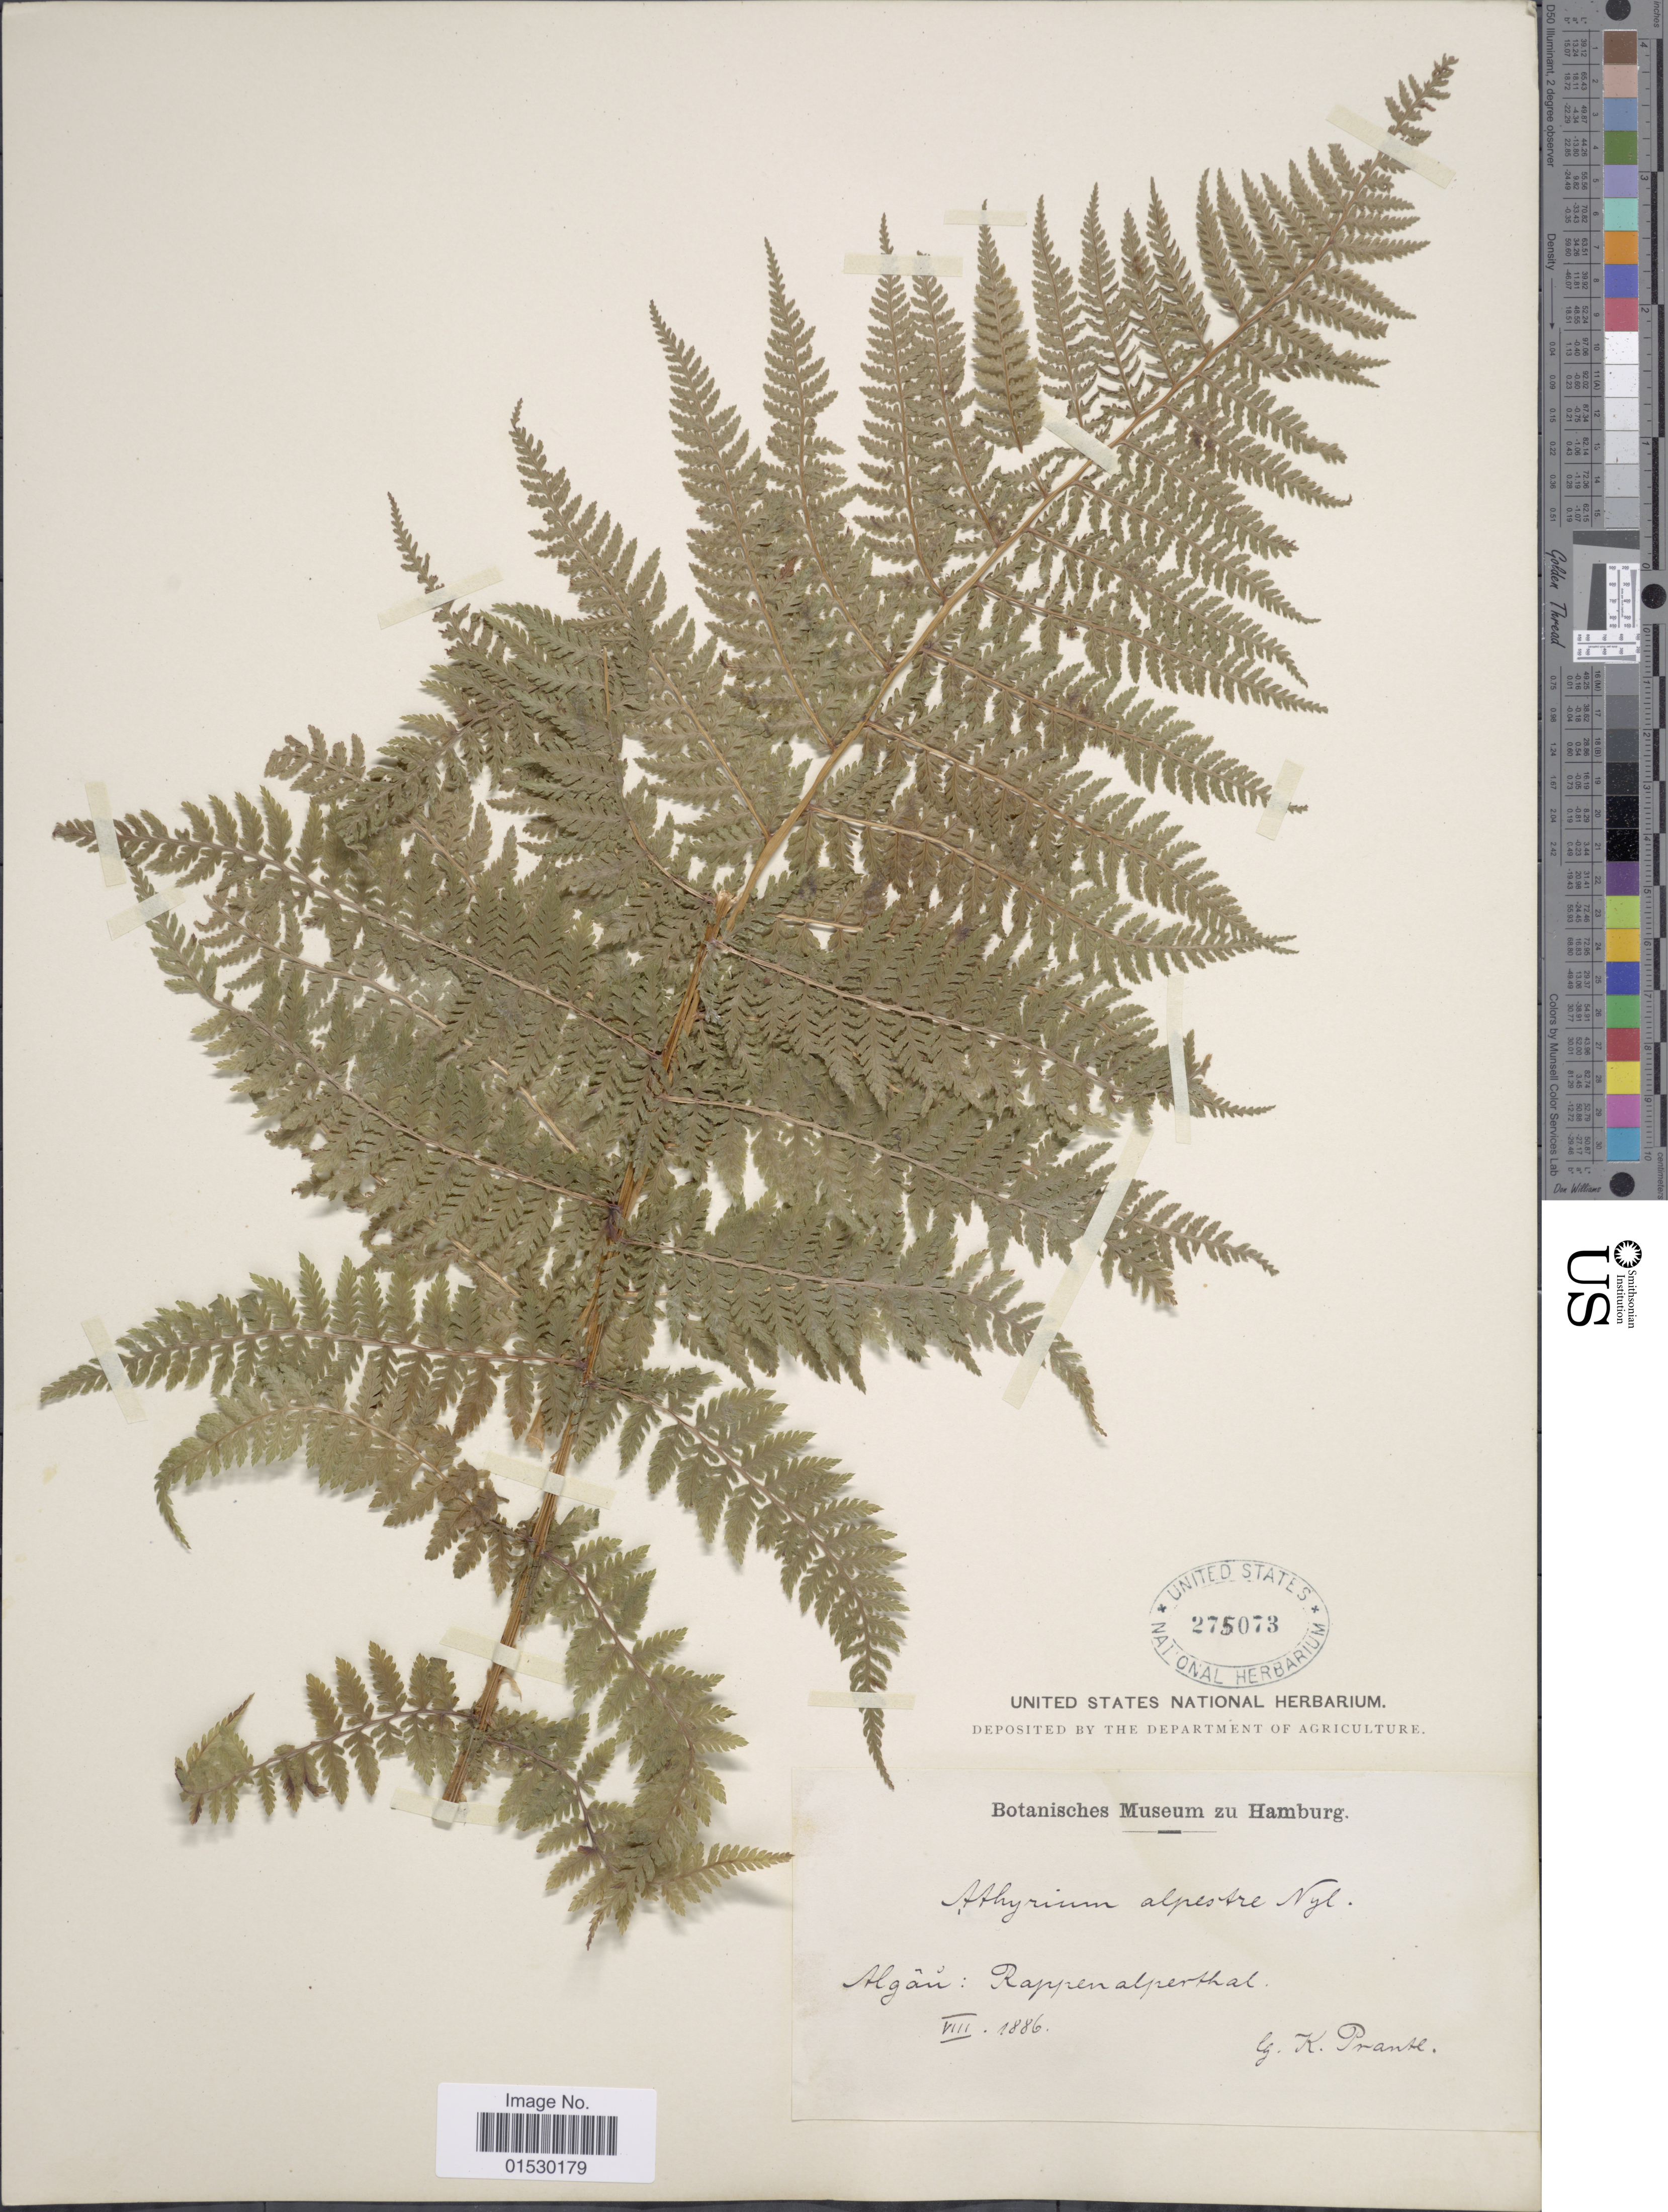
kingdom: Plantae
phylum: Tracheophyta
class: Polypodiopsida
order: Polypodiales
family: Athyriaceae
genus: Athyrium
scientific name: Athyrium filix-femina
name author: (L.) Roth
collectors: K. Prantl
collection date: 1886-08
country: Germany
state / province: Bayern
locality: Algân: Rappenalpenthal [interpreted]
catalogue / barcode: US 275073